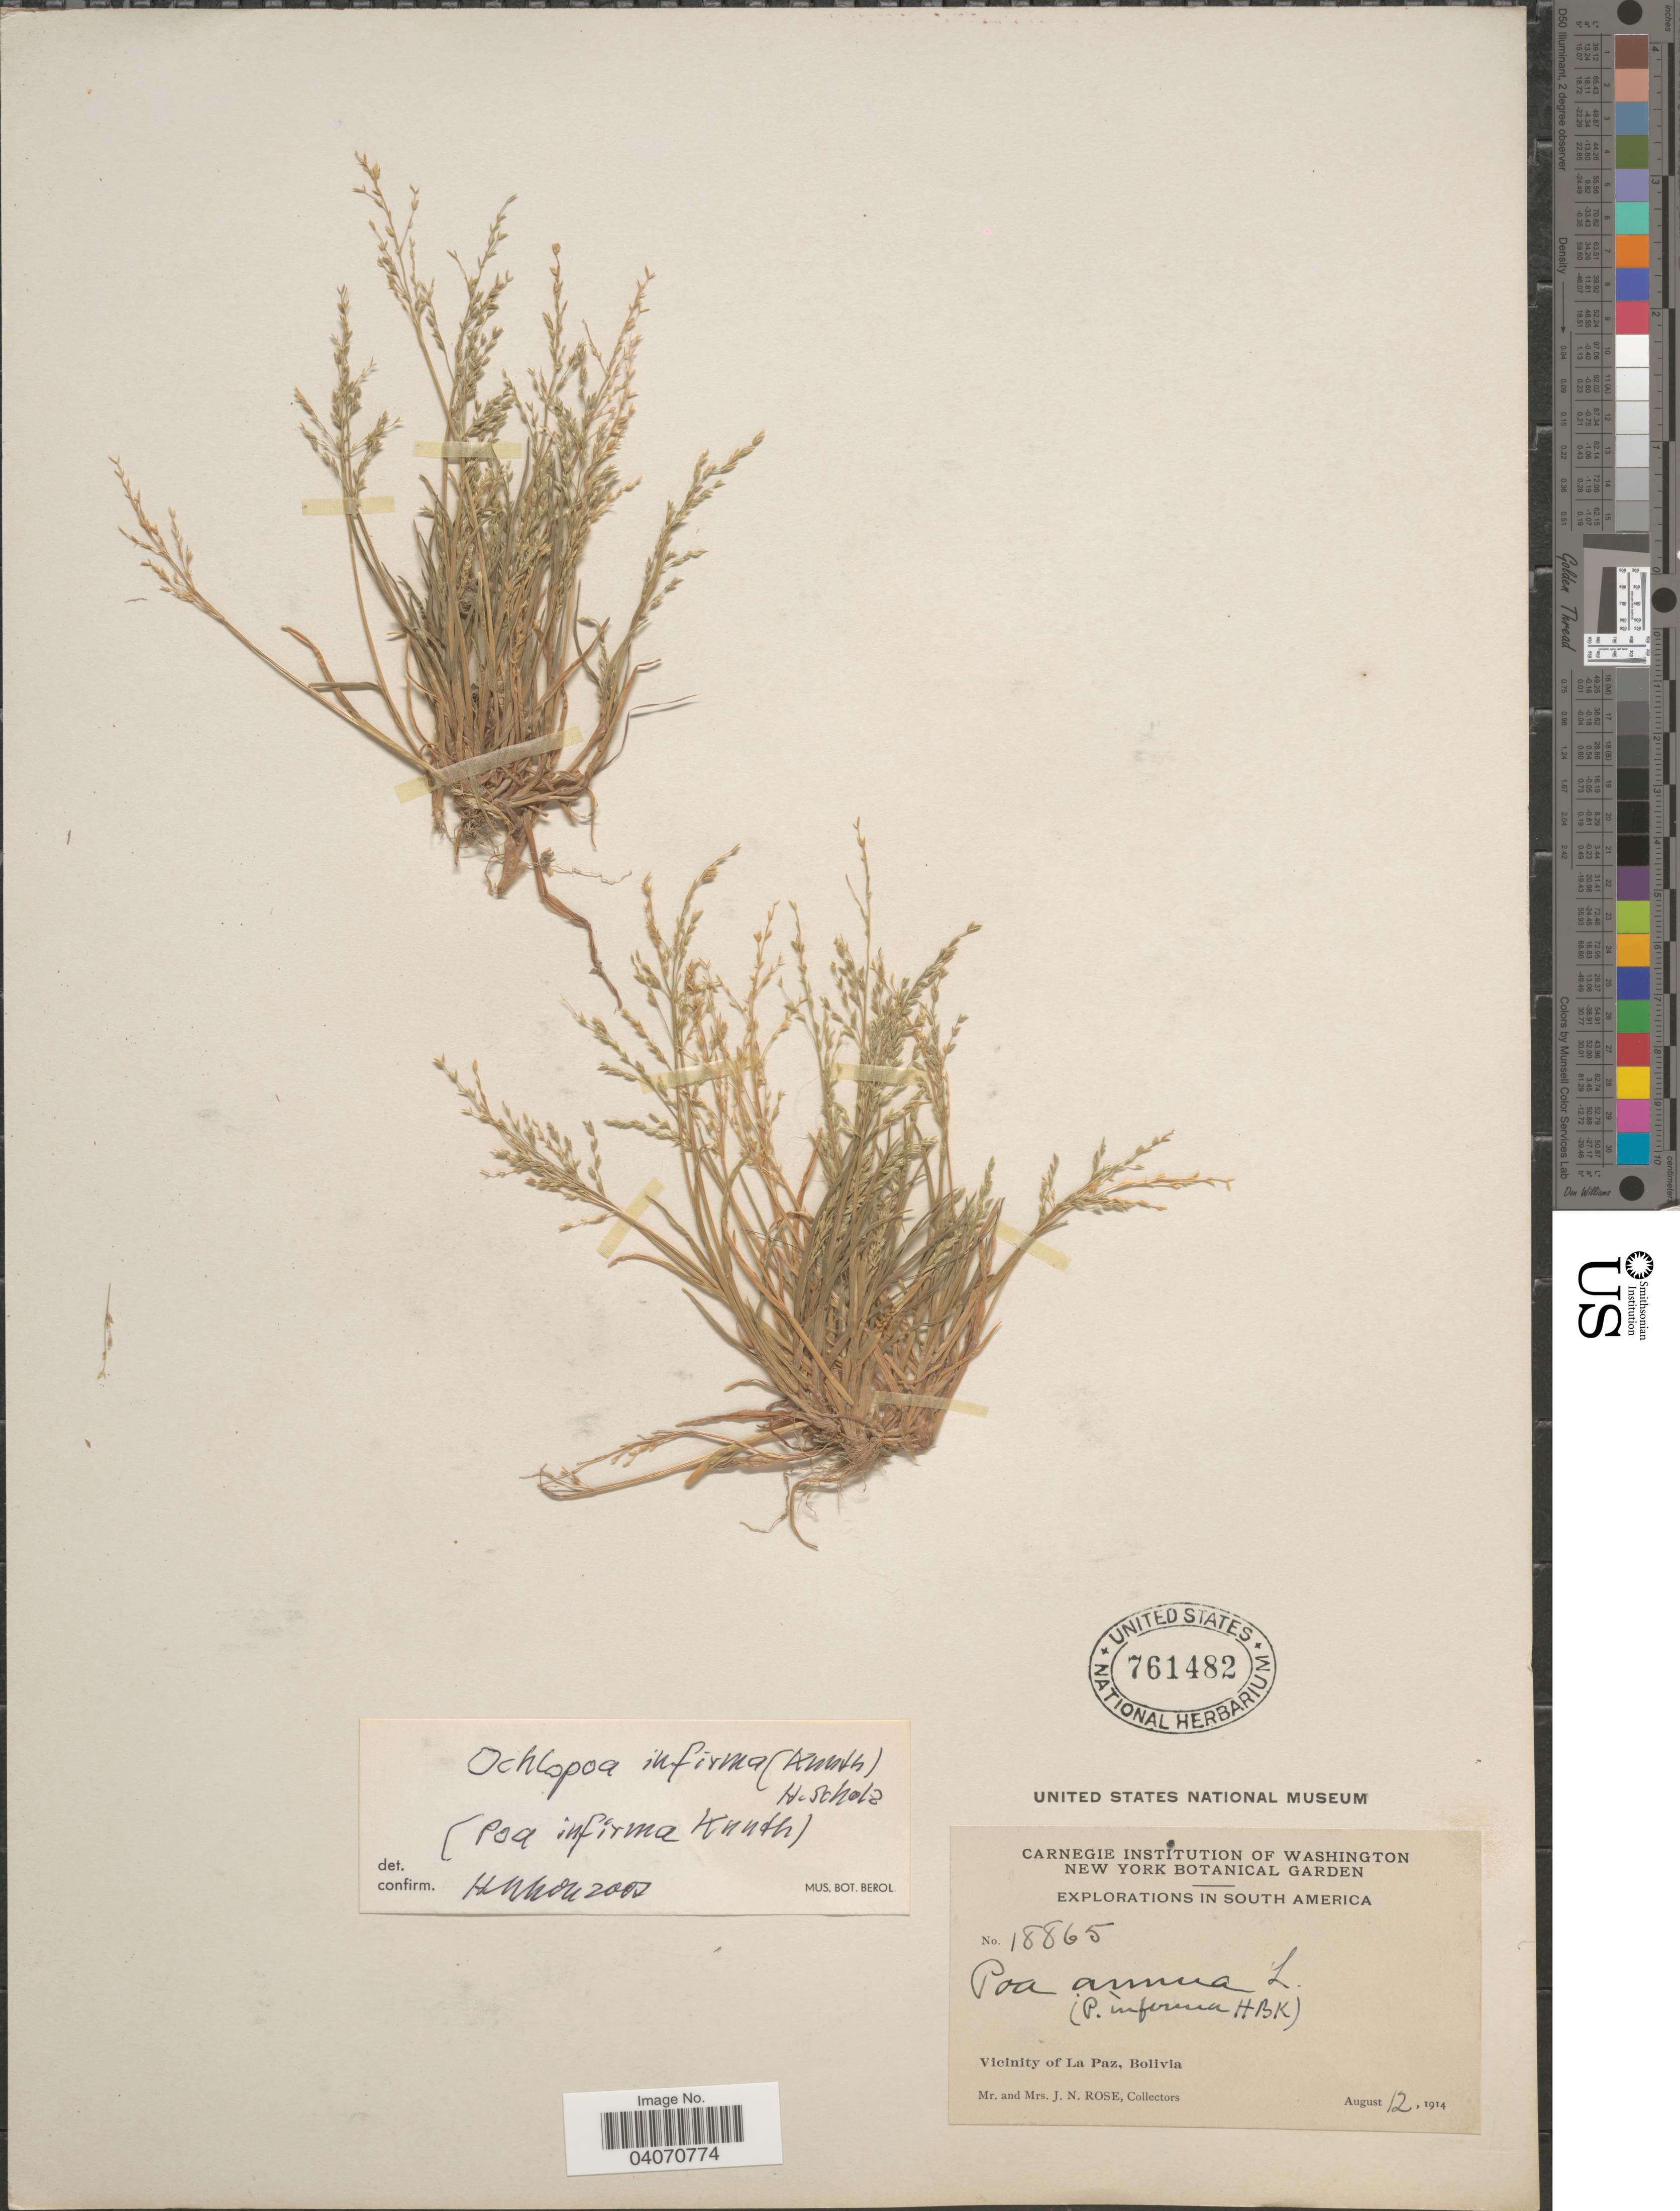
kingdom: Plantae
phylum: Tracheophyta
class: Liliopsida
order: Poales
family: Poaceae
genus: Poa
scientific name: Poa infirma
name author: Kunth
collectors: J. N. Rose & L. B. Rose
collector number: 18865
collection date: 1914-08-12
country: Bolivia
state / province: La Paz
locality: Explorations in South America. Vicinity of La Paz.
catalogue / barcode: US 761482